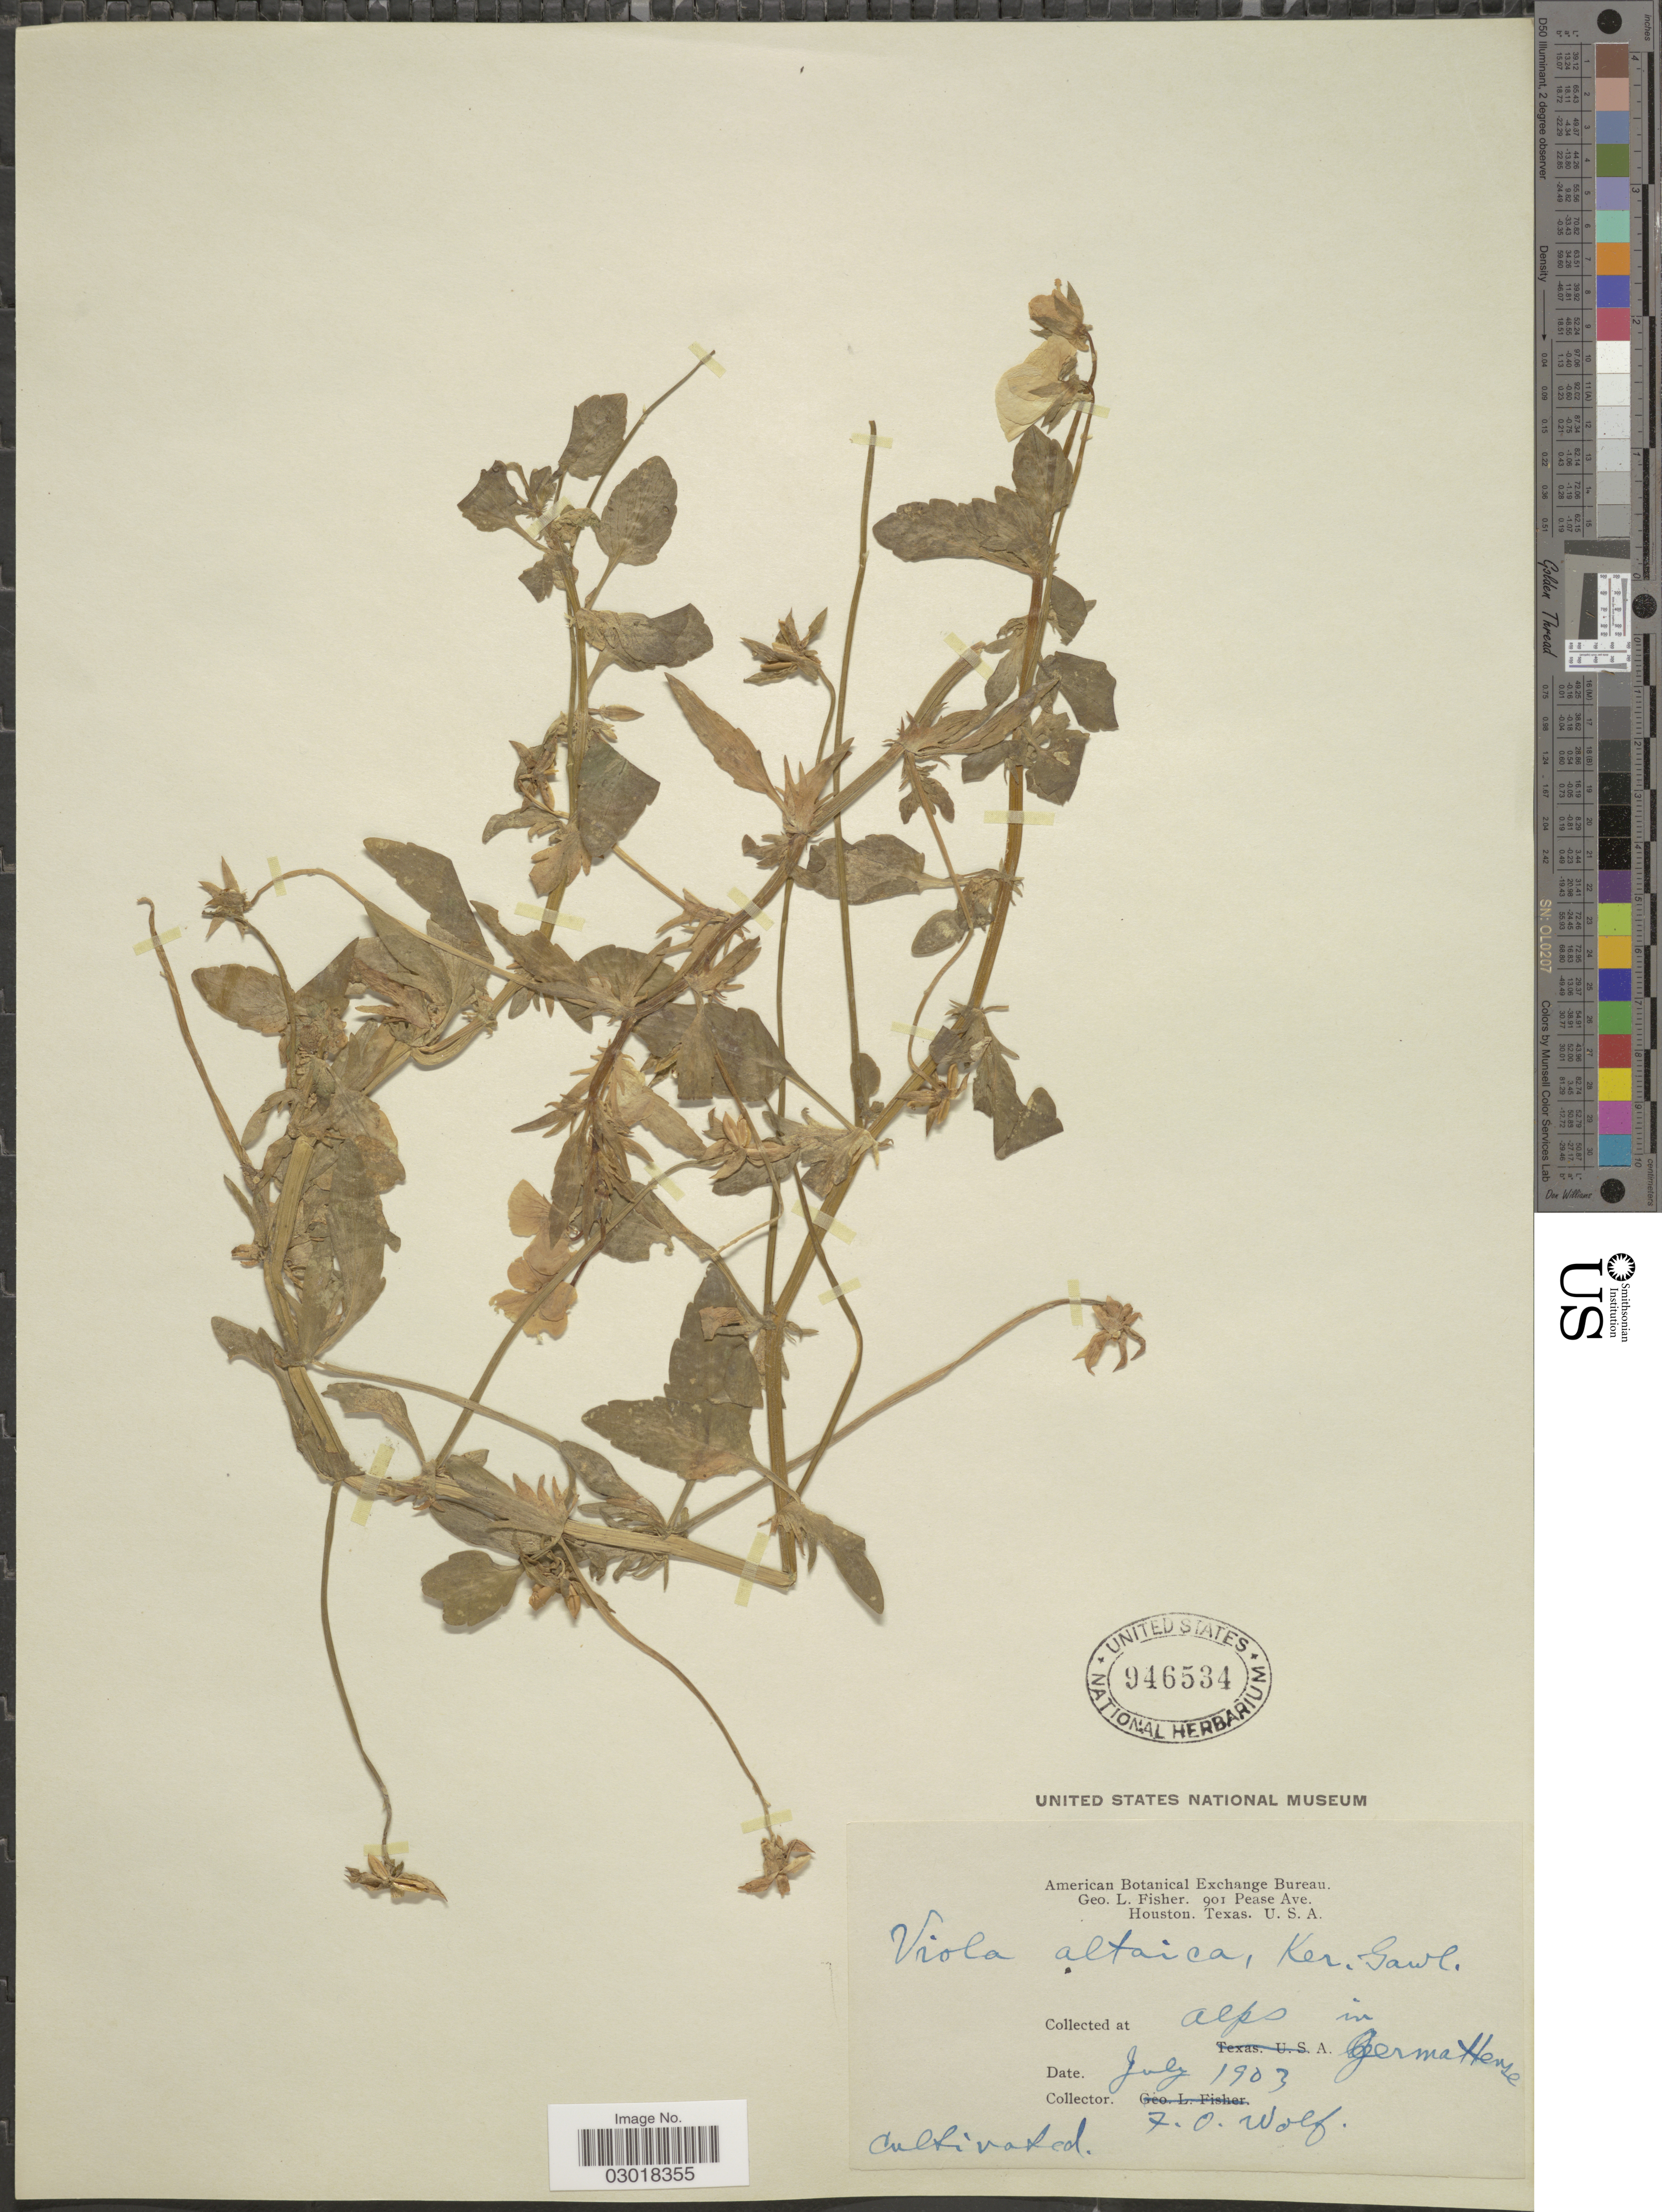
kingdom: Plantae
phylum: Tracheophyta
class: Magnoliopsida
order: Malpighiales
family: Violaceae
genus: Viola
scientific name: Viola altaica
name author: Ker Gawl.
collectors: F. Wolf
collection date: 1903-07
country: United States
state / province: Texas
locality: Alps in Germattense.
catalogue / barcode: US 946534